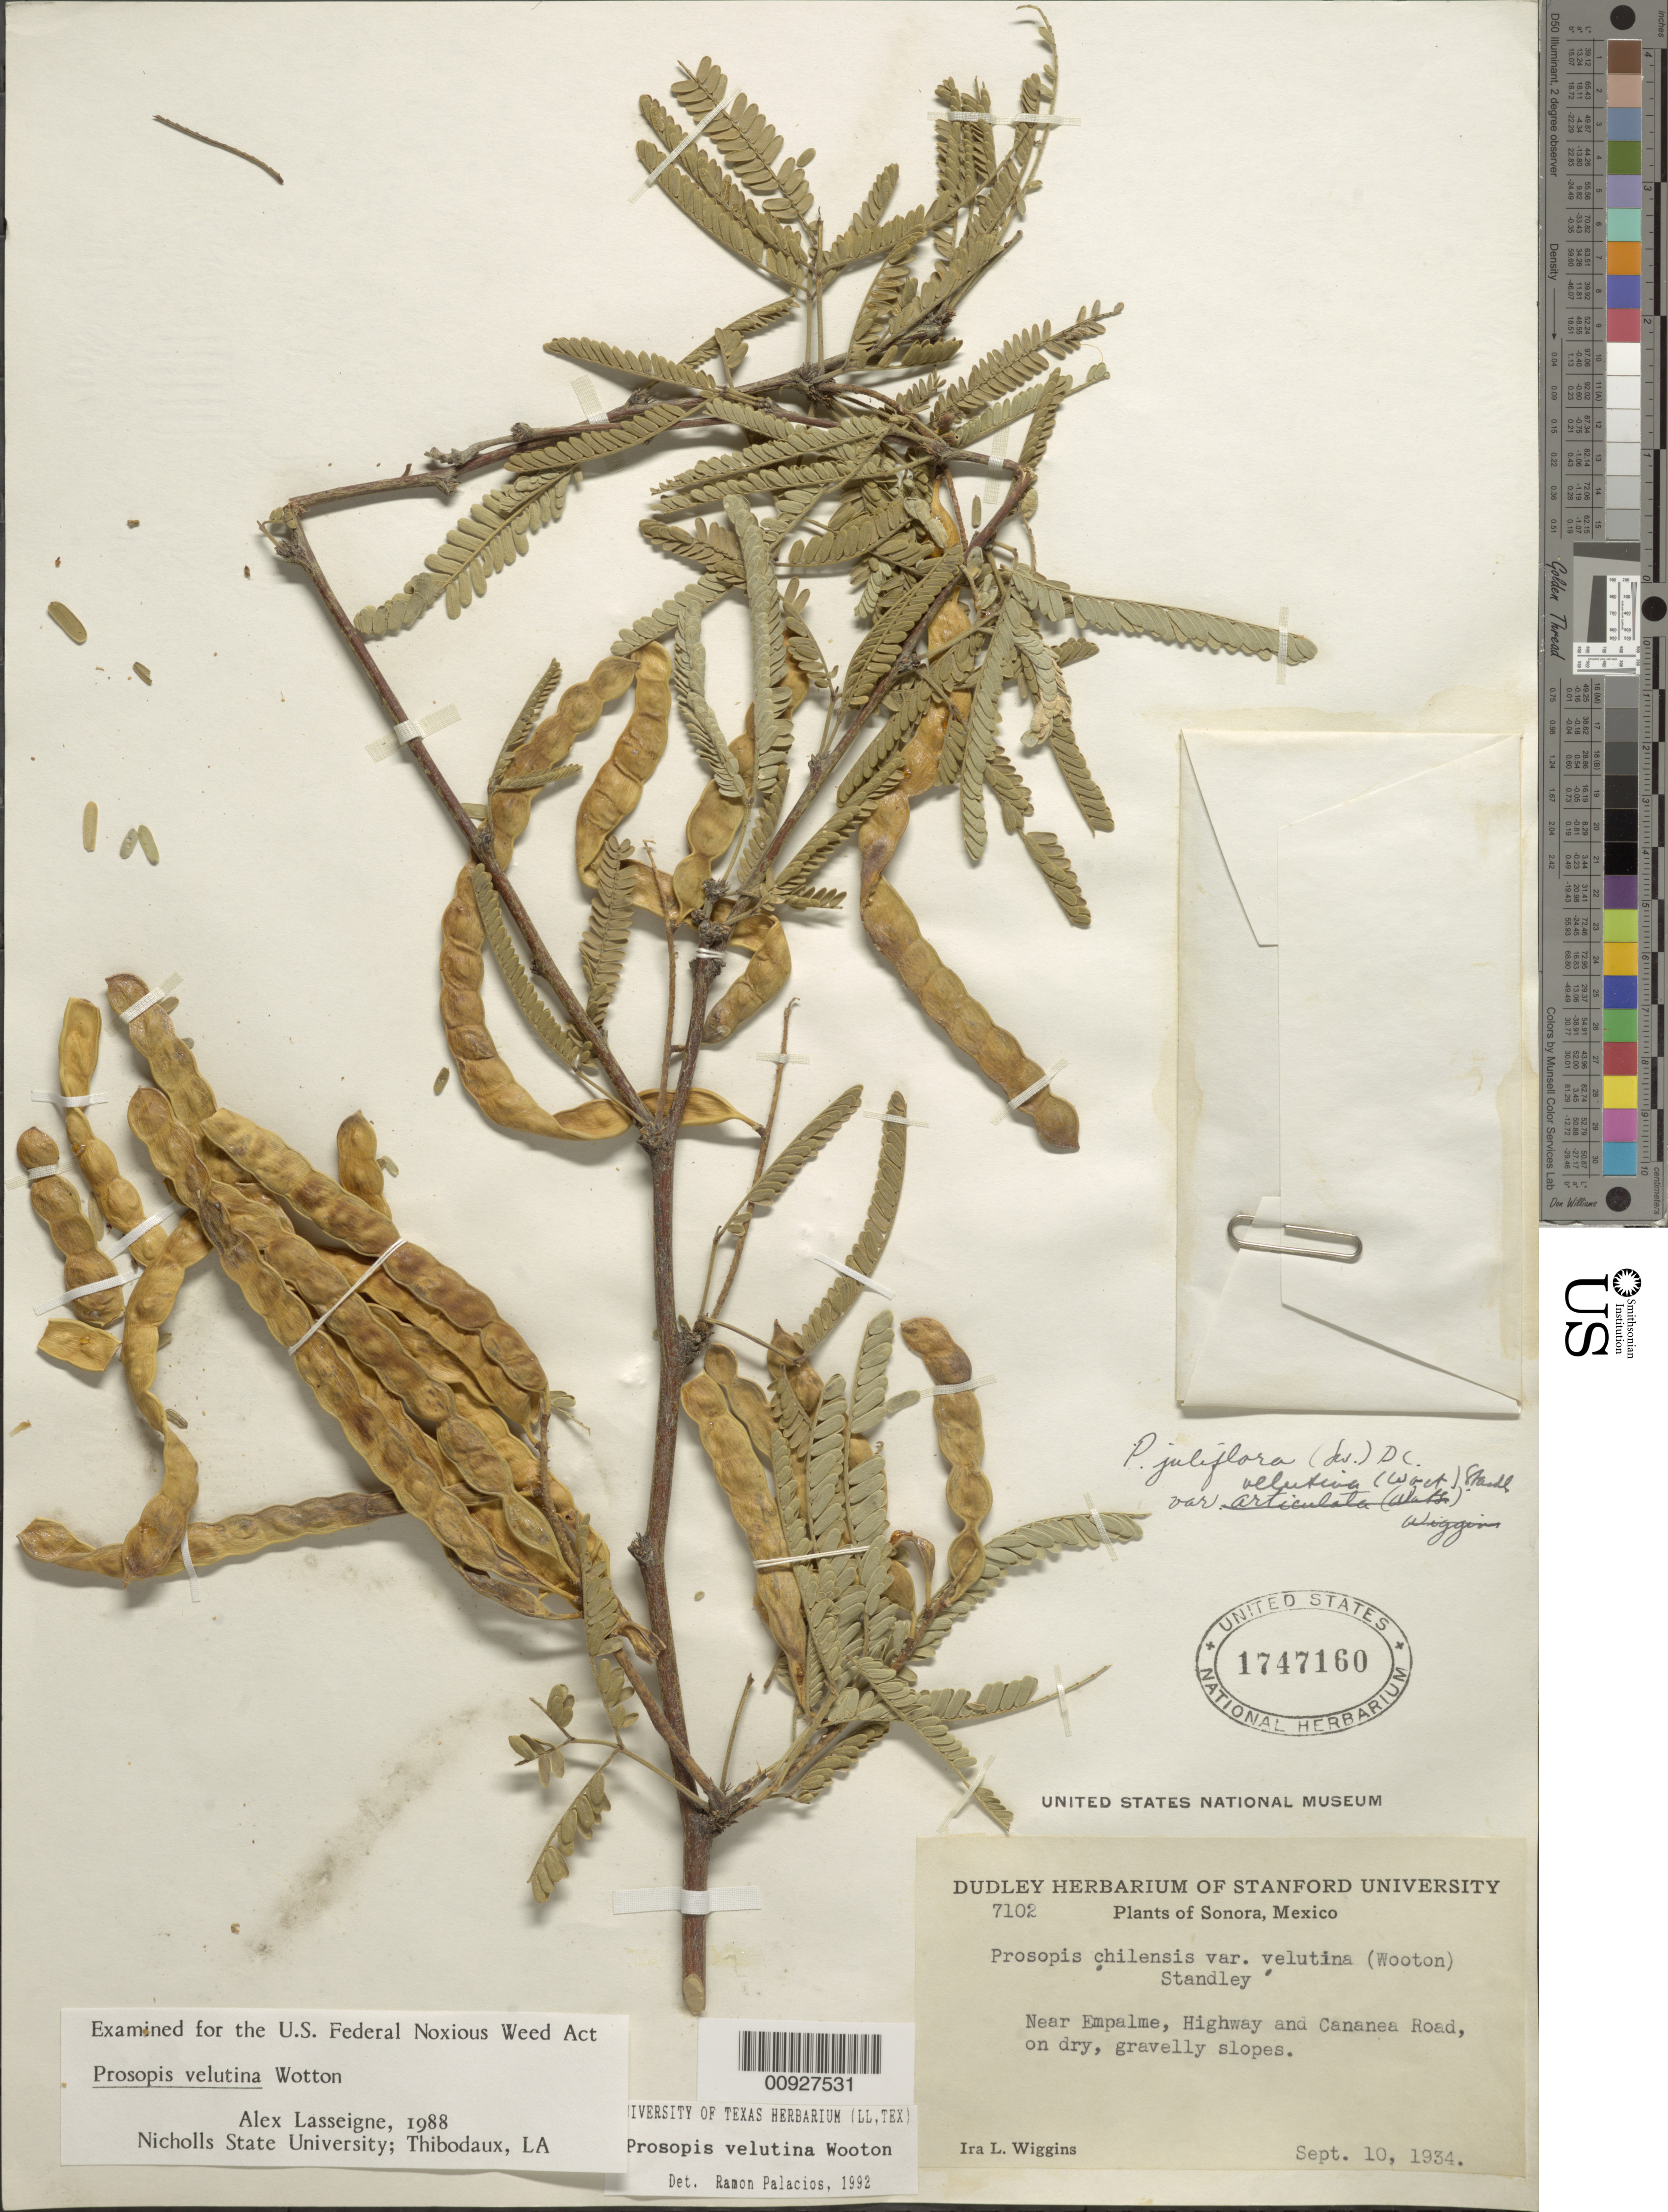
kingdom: Plantae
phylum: Tracheophyta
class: Magnoliopsida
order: Fabales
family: Fabaceae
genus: Neltuma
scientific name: Neltuma velutina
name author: (Wooton) Britton & Rose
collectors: I. L. Wiggins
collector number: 7102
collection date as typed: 10 Sep 1934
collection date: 1934-09-10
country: Mexico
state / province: Sonora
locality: Near Empalme, Highway and Cananea Road.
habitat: On dry, gravelly slopes.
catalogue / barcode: US 1747160